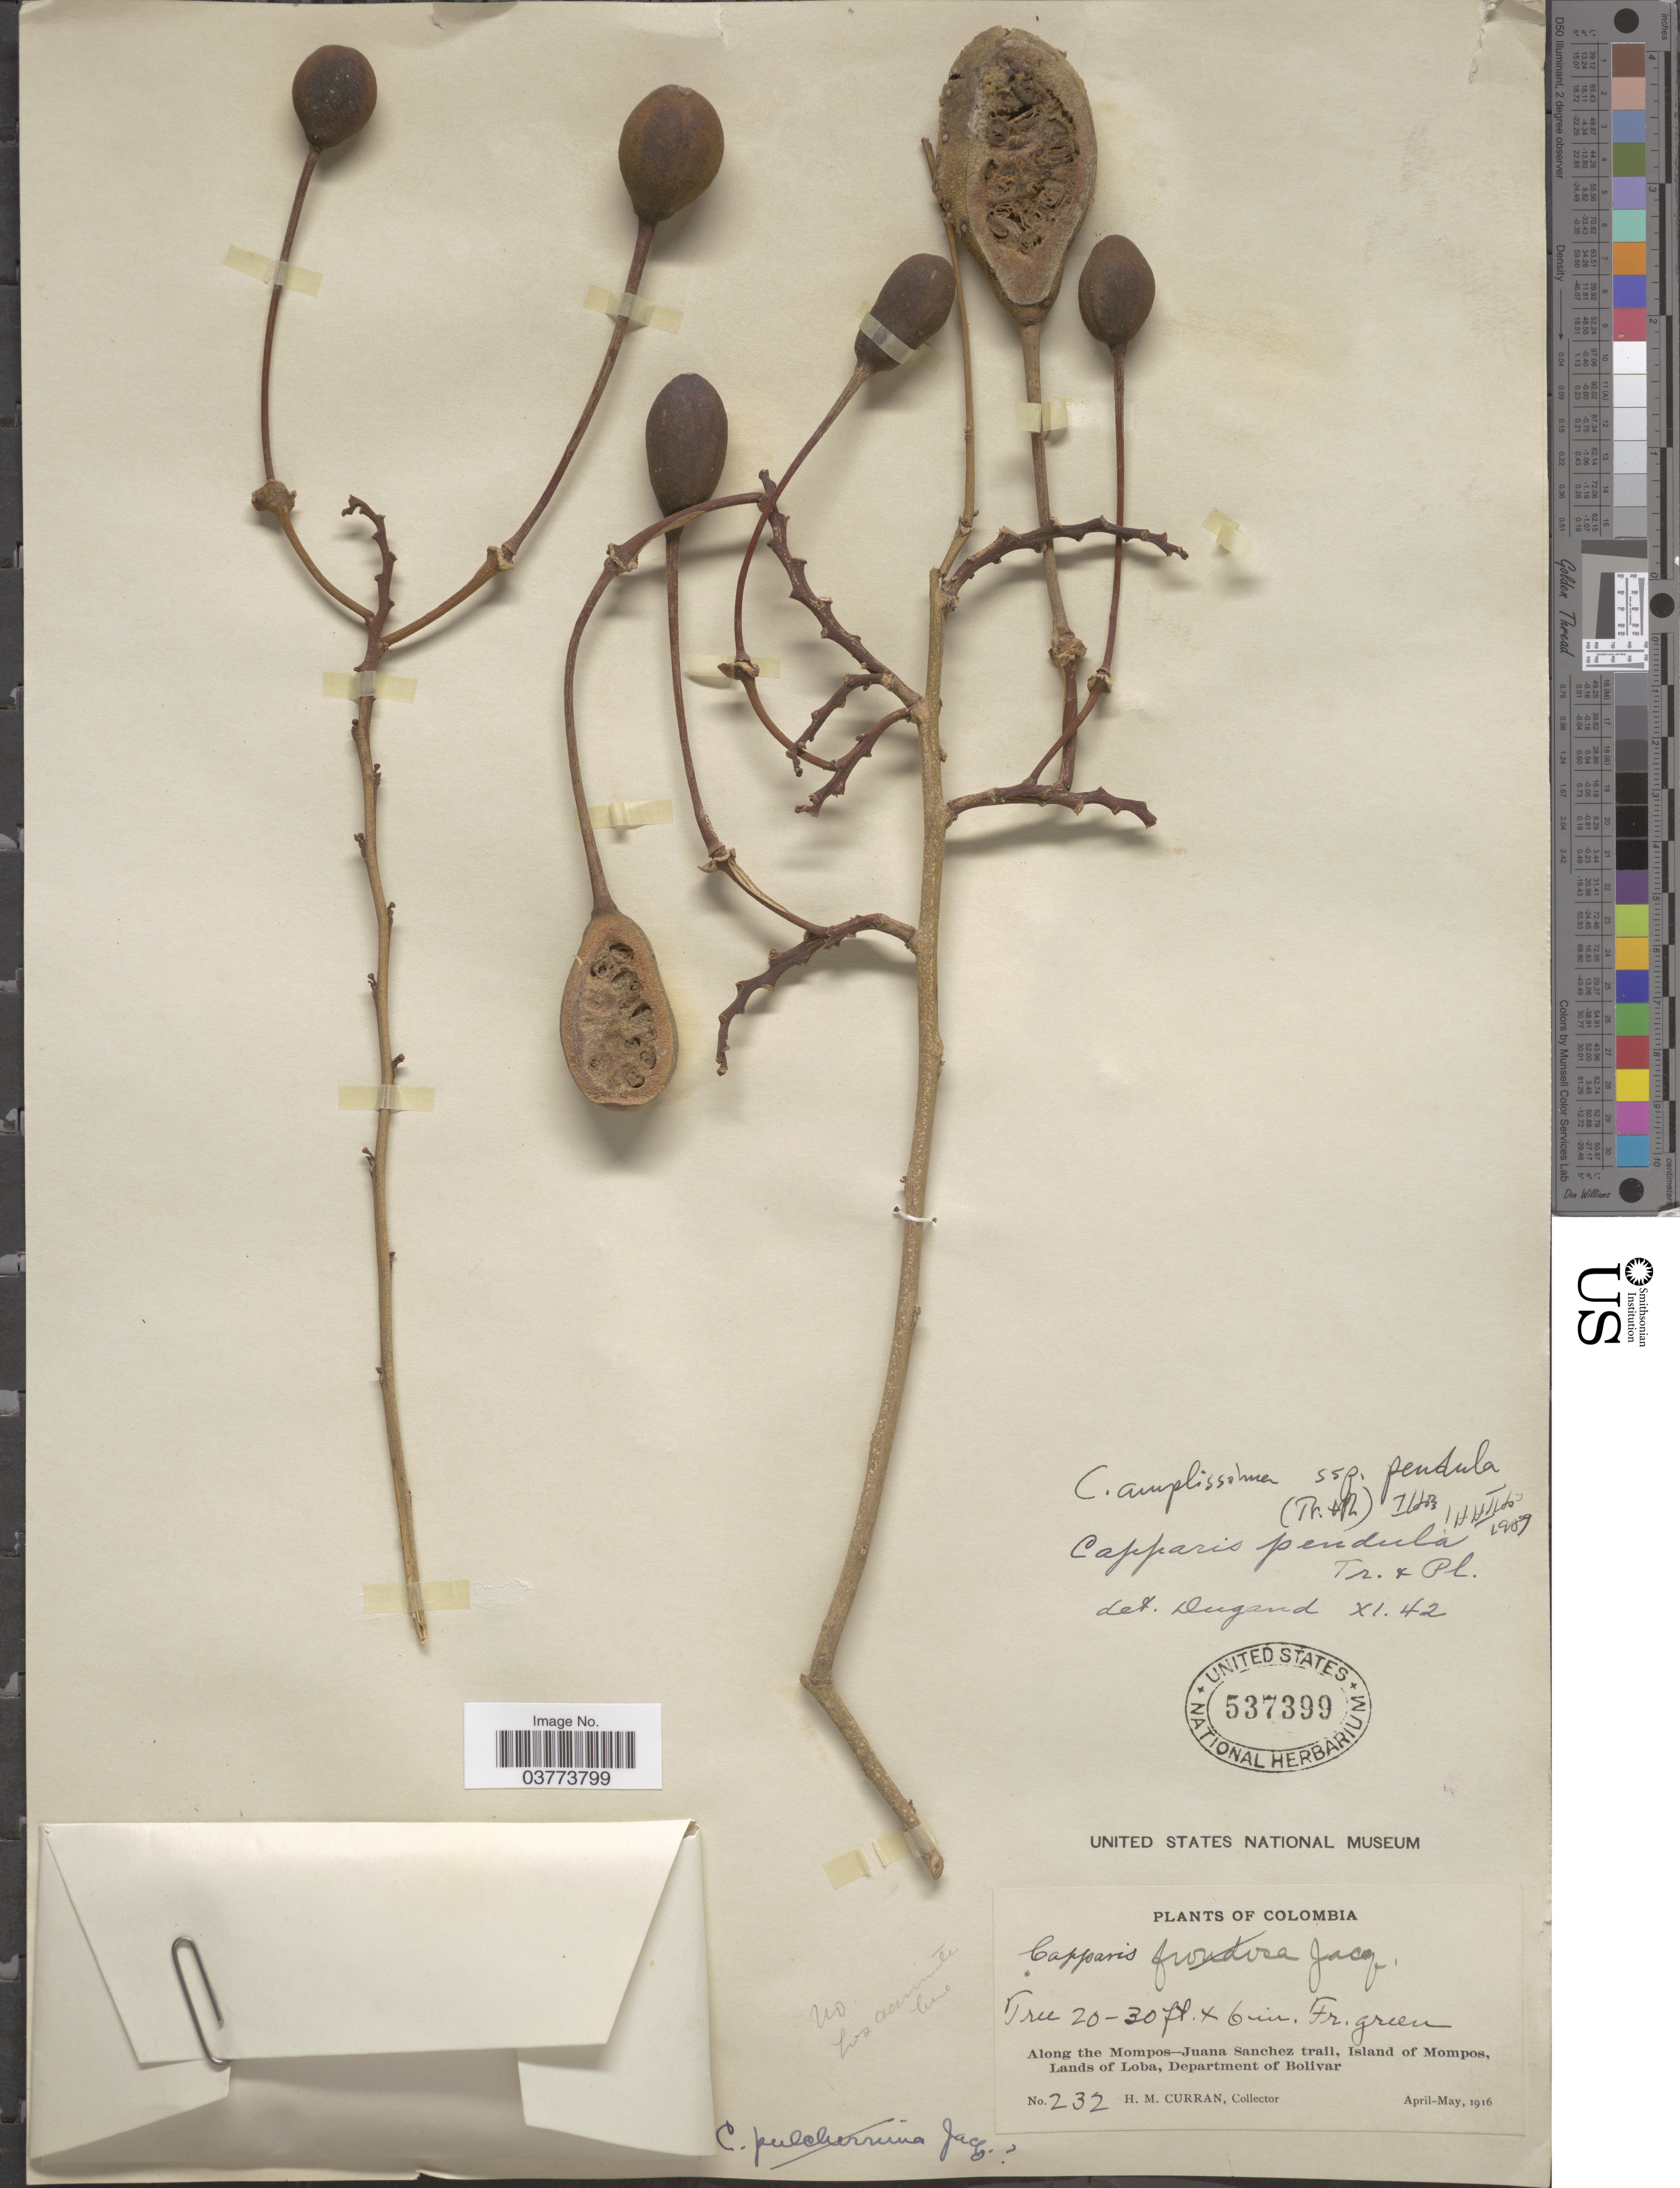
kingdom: Plantae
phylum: Tracheophyta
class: Magnoliopsida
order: Brassicales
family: Capparaceae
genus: Cynophalla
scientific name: Cynophalla amplissima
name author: (Lam.) Iltis & Cornejo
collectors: H. M. Curran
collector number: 232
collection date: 1916-04/1916-05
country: Colombia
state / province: Bolívar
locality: Along the Mompos - Juana Sanchez trail, Island of Mompos, Lands of Loba, Department of Bolivar.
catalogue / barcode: US 537399